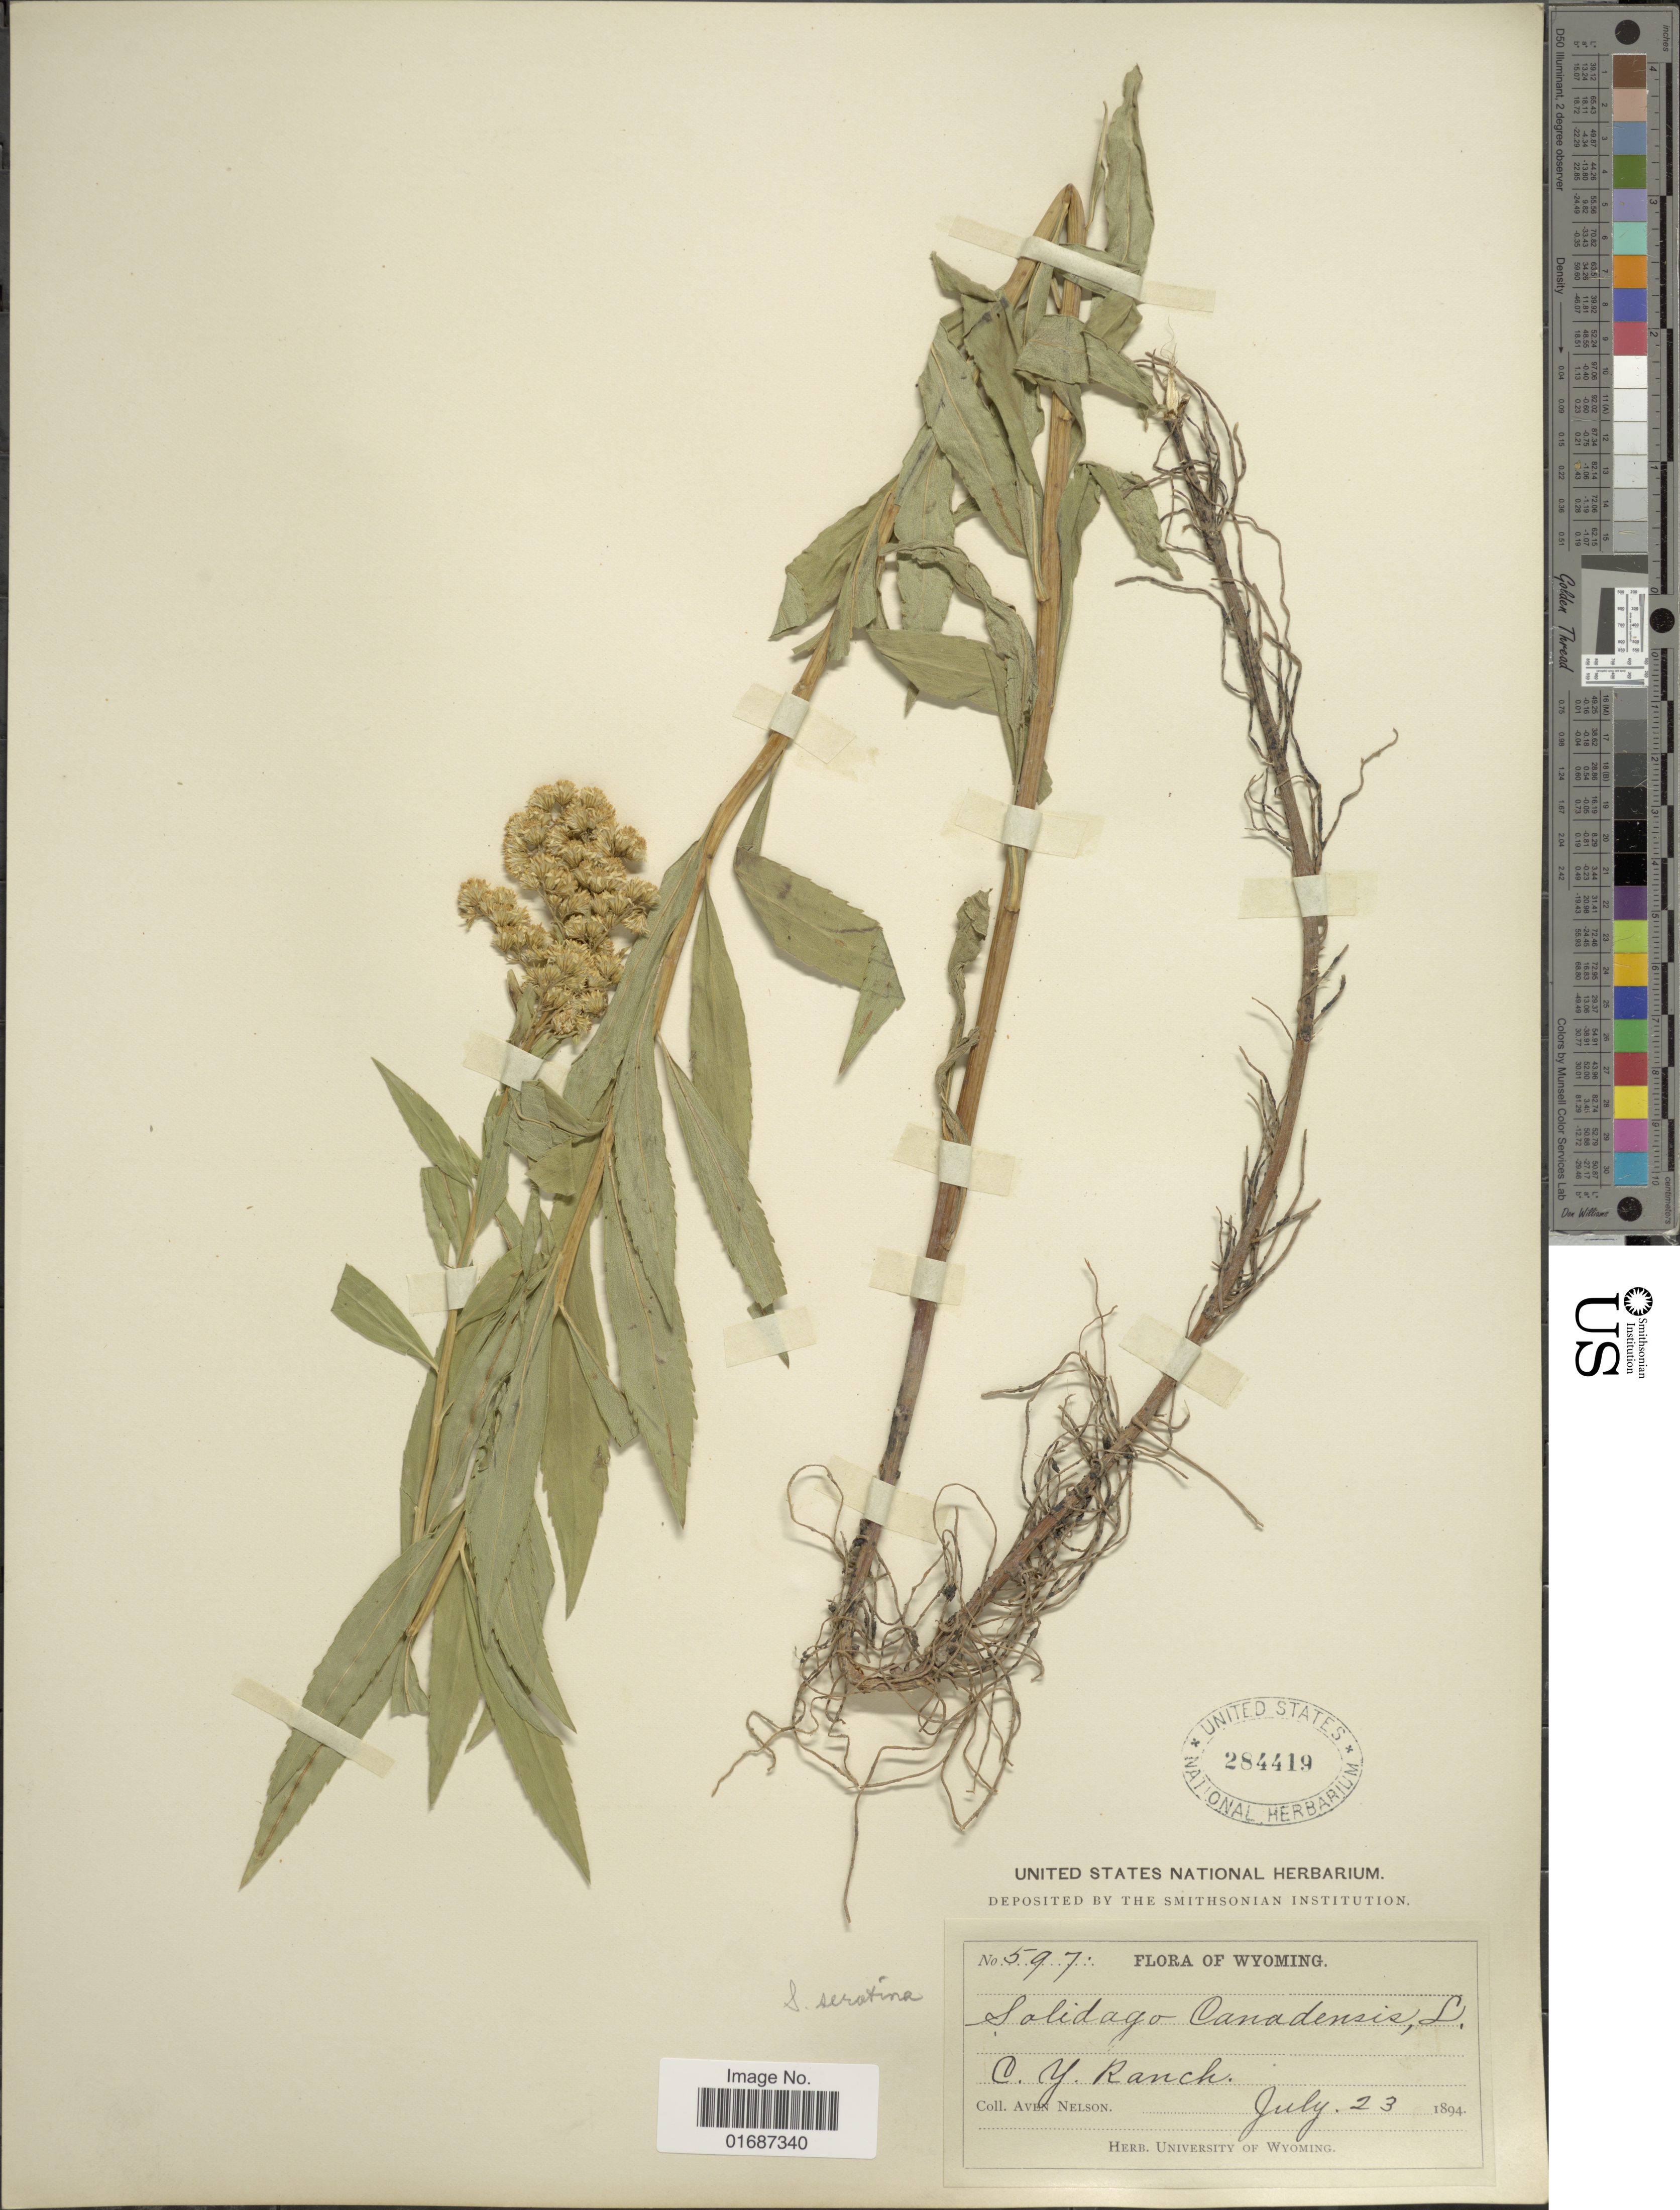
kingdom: Plantae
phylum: Tracheophyta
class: Magnoliopsida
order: Asterales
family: Asteraceae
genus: Solidago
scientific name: Solidago gigantea var. leiophylla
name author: Fernald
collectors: A. Nelson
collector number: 597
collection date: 1894-07-23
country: United States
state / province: Wyoming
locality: C. Y. Ranch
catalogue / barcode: US 284419